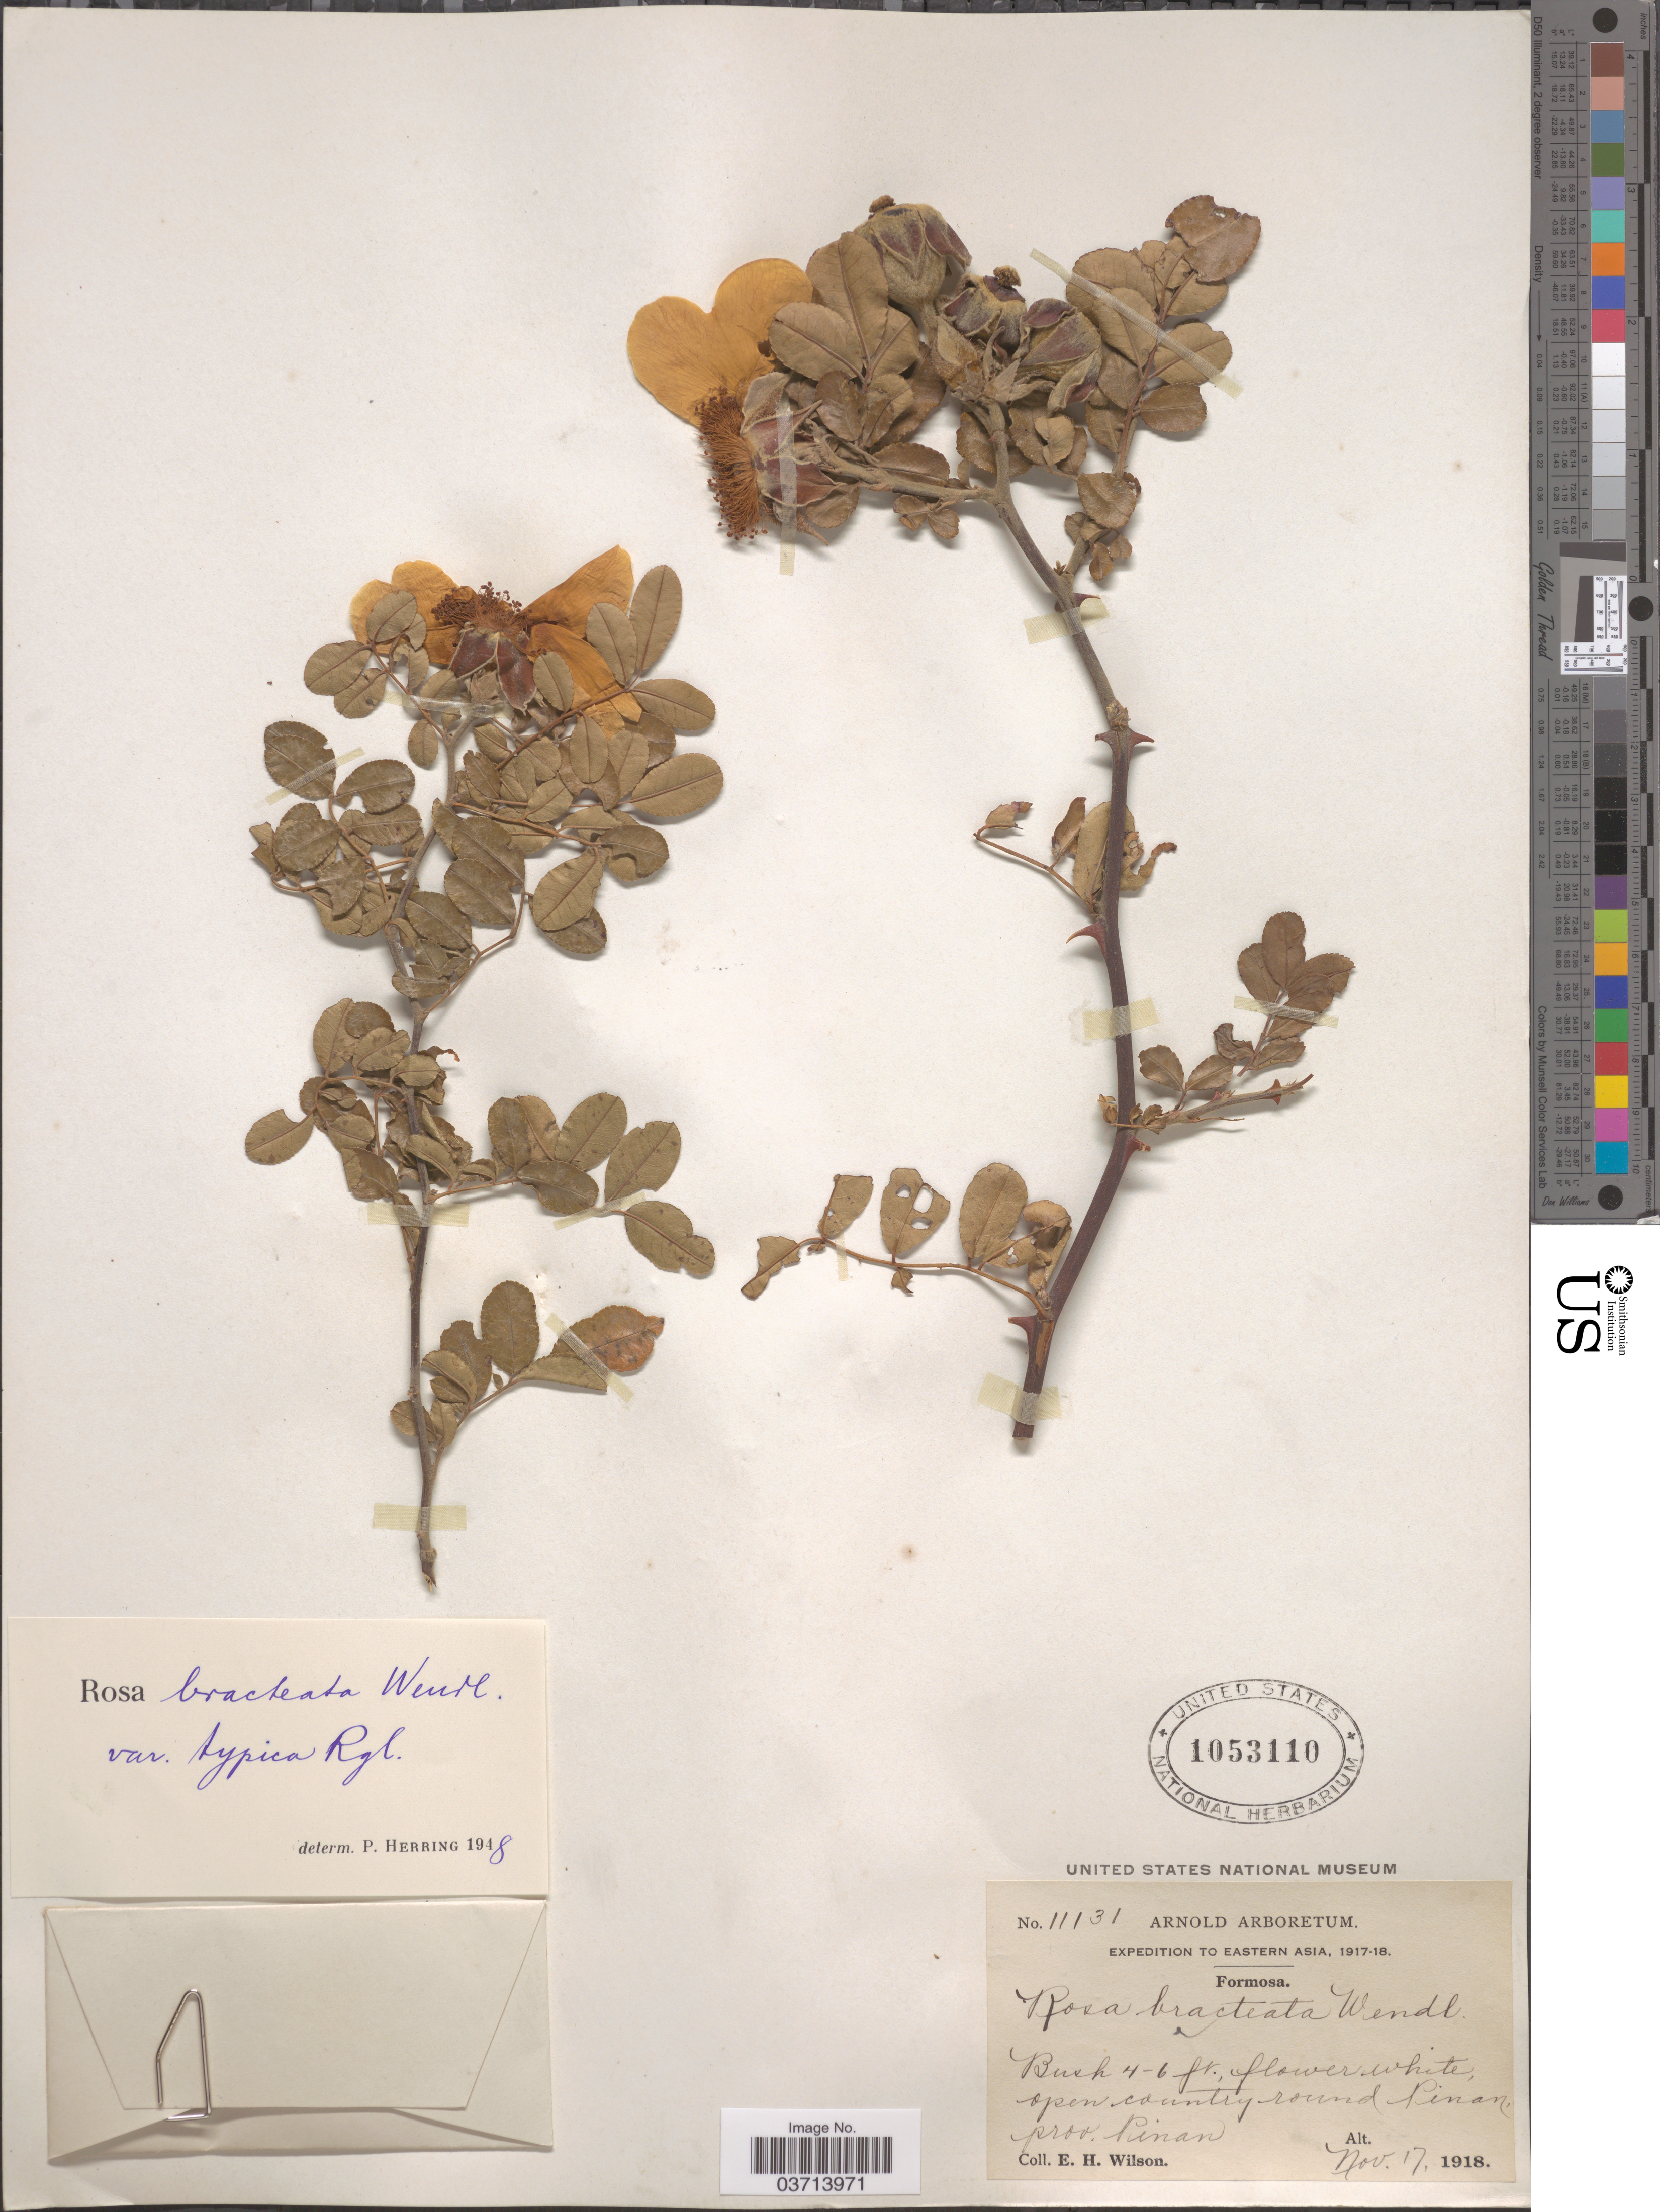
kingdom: Plantae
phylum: Tracheophyta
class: Magnoliopsida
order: Rosales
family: Rosaceae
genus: Rosa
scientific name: Rosa bracteata var. typica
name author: Lindl.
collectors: E. Wilson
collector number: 11131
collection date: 1918-11-17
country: Taiwan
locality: Formosa. Pinan, prov. Pinan.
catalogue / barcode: US 1053110